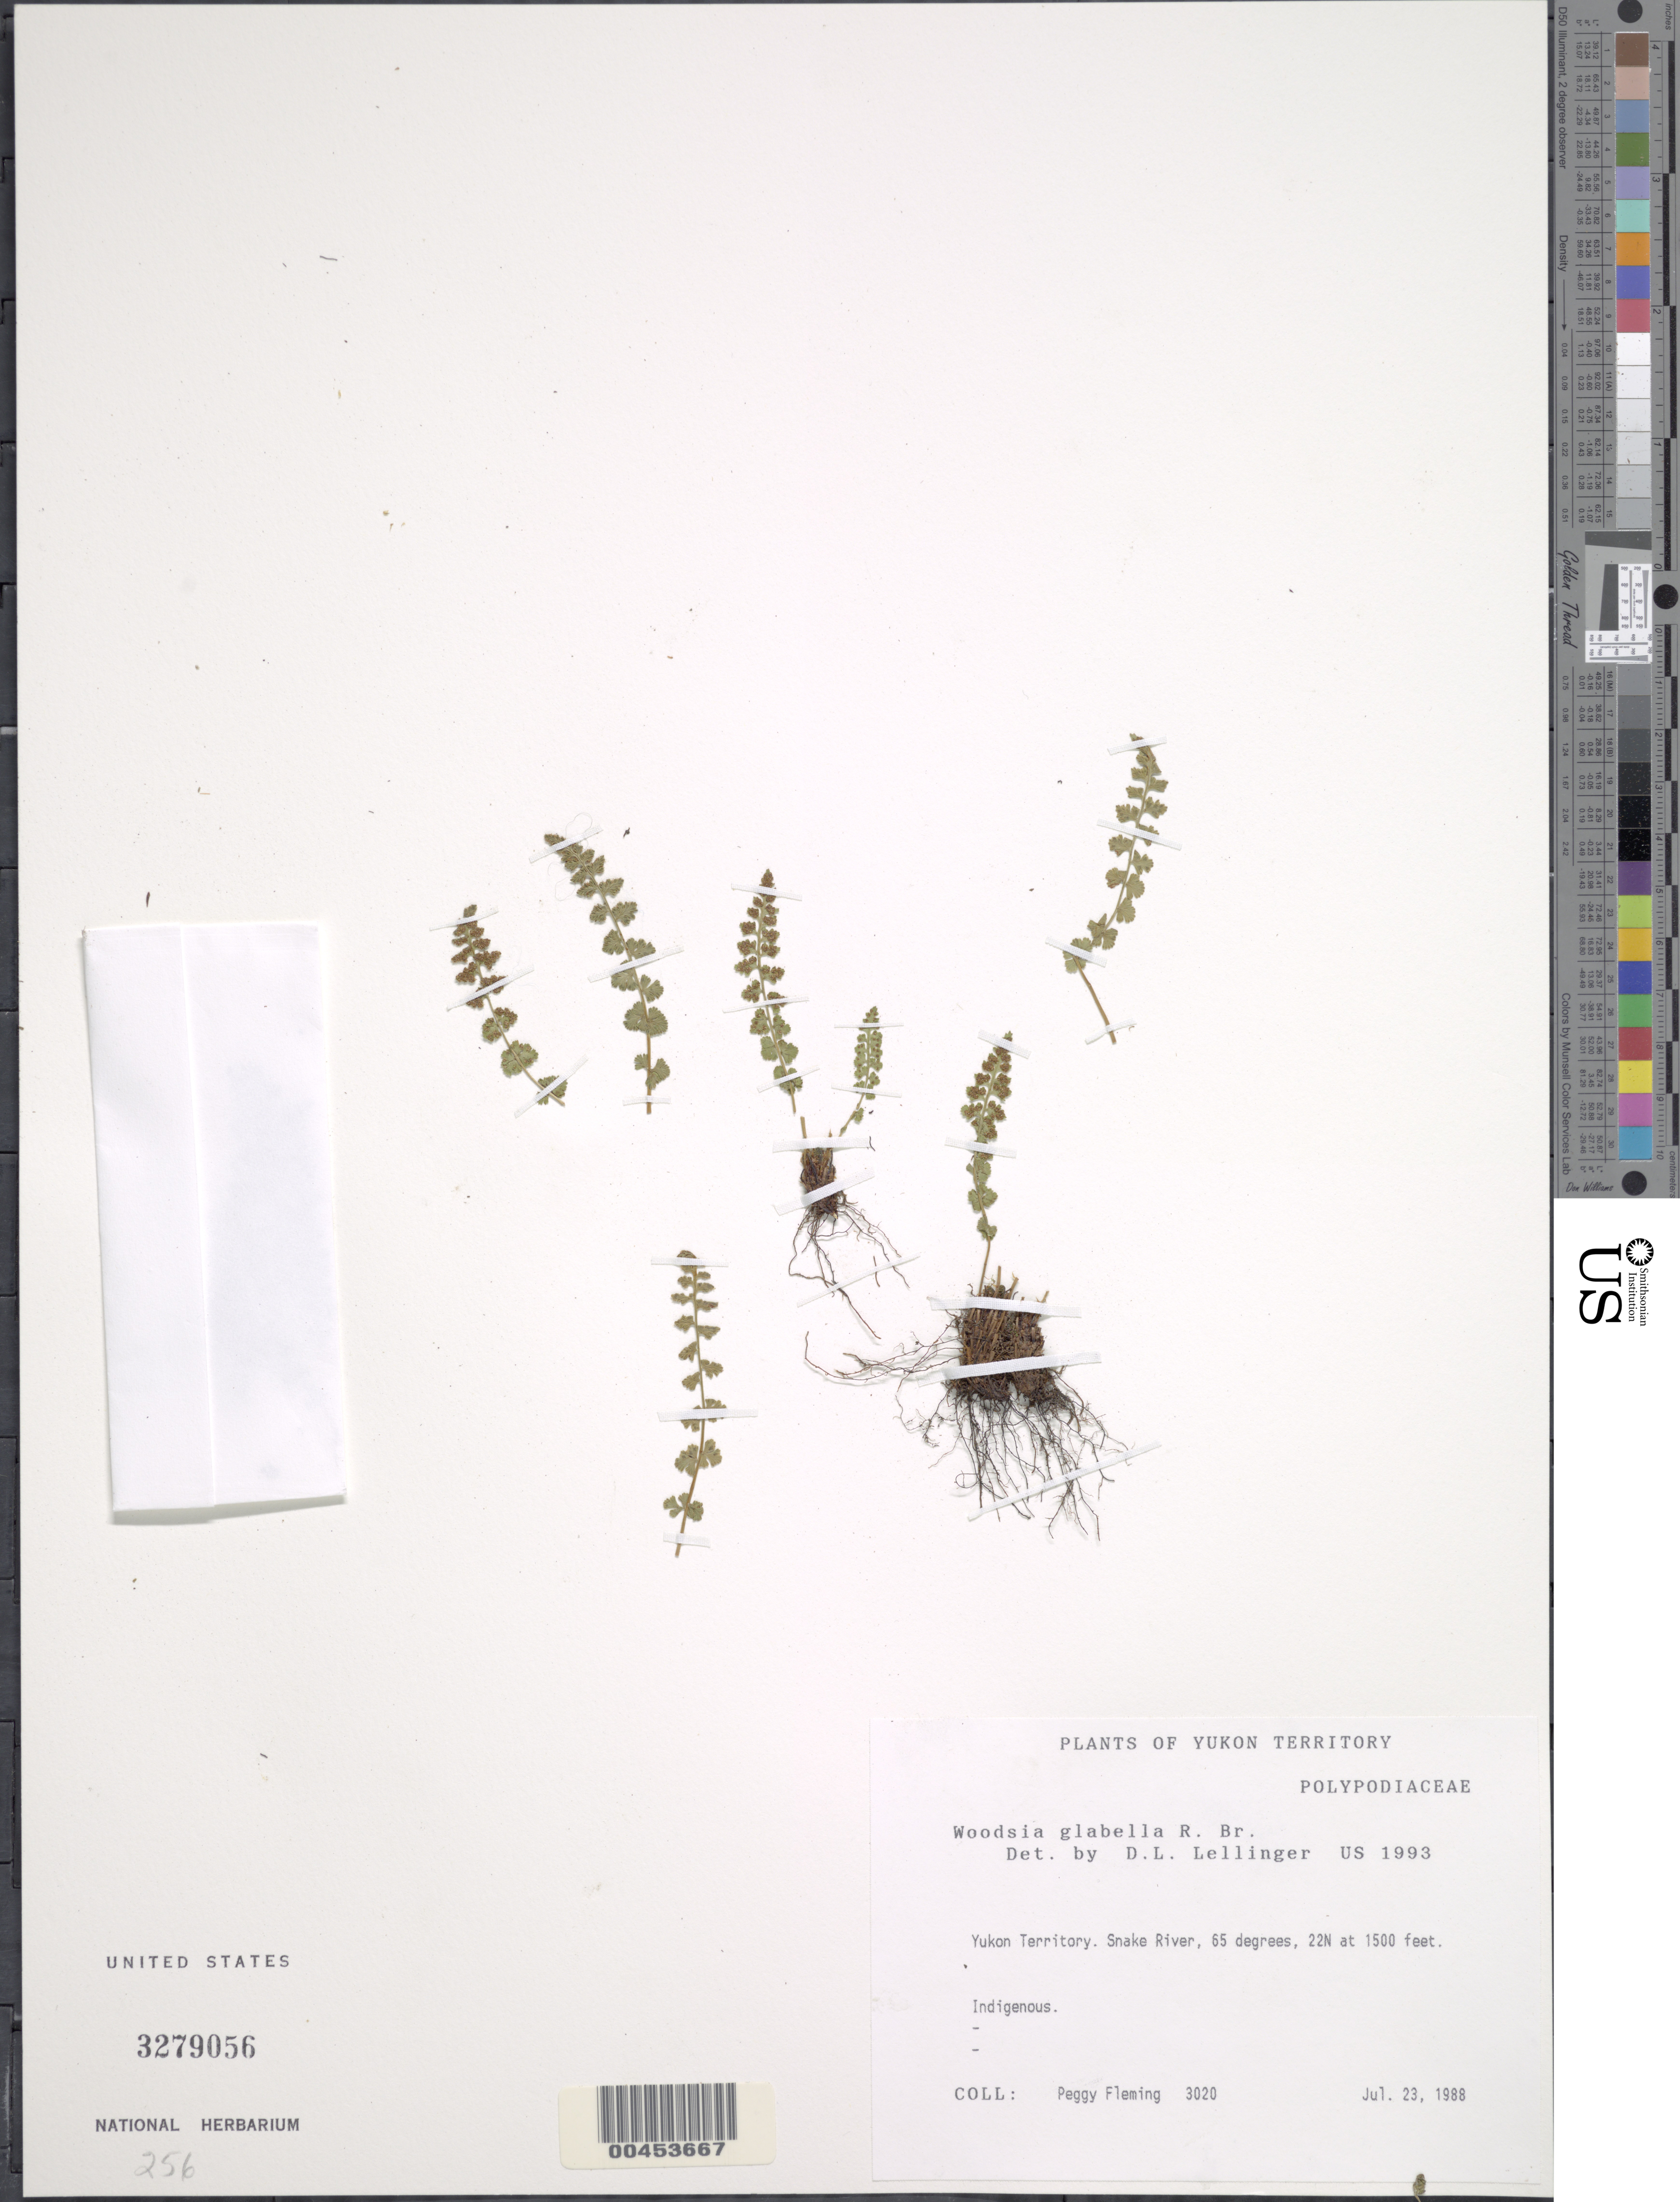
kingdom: Plantae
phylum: Tracheophyta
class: Polypodiopsida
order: Polypodiales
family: Woodsiaceae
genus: Woodsia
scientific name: Woodsia glabella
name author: R. Br.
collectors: P. Fleming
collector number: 3020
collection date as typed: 23 Jul 1988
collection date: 1988-07-23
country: Canada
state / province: Yukon Territory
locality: Snake river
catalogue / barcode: US 3279056